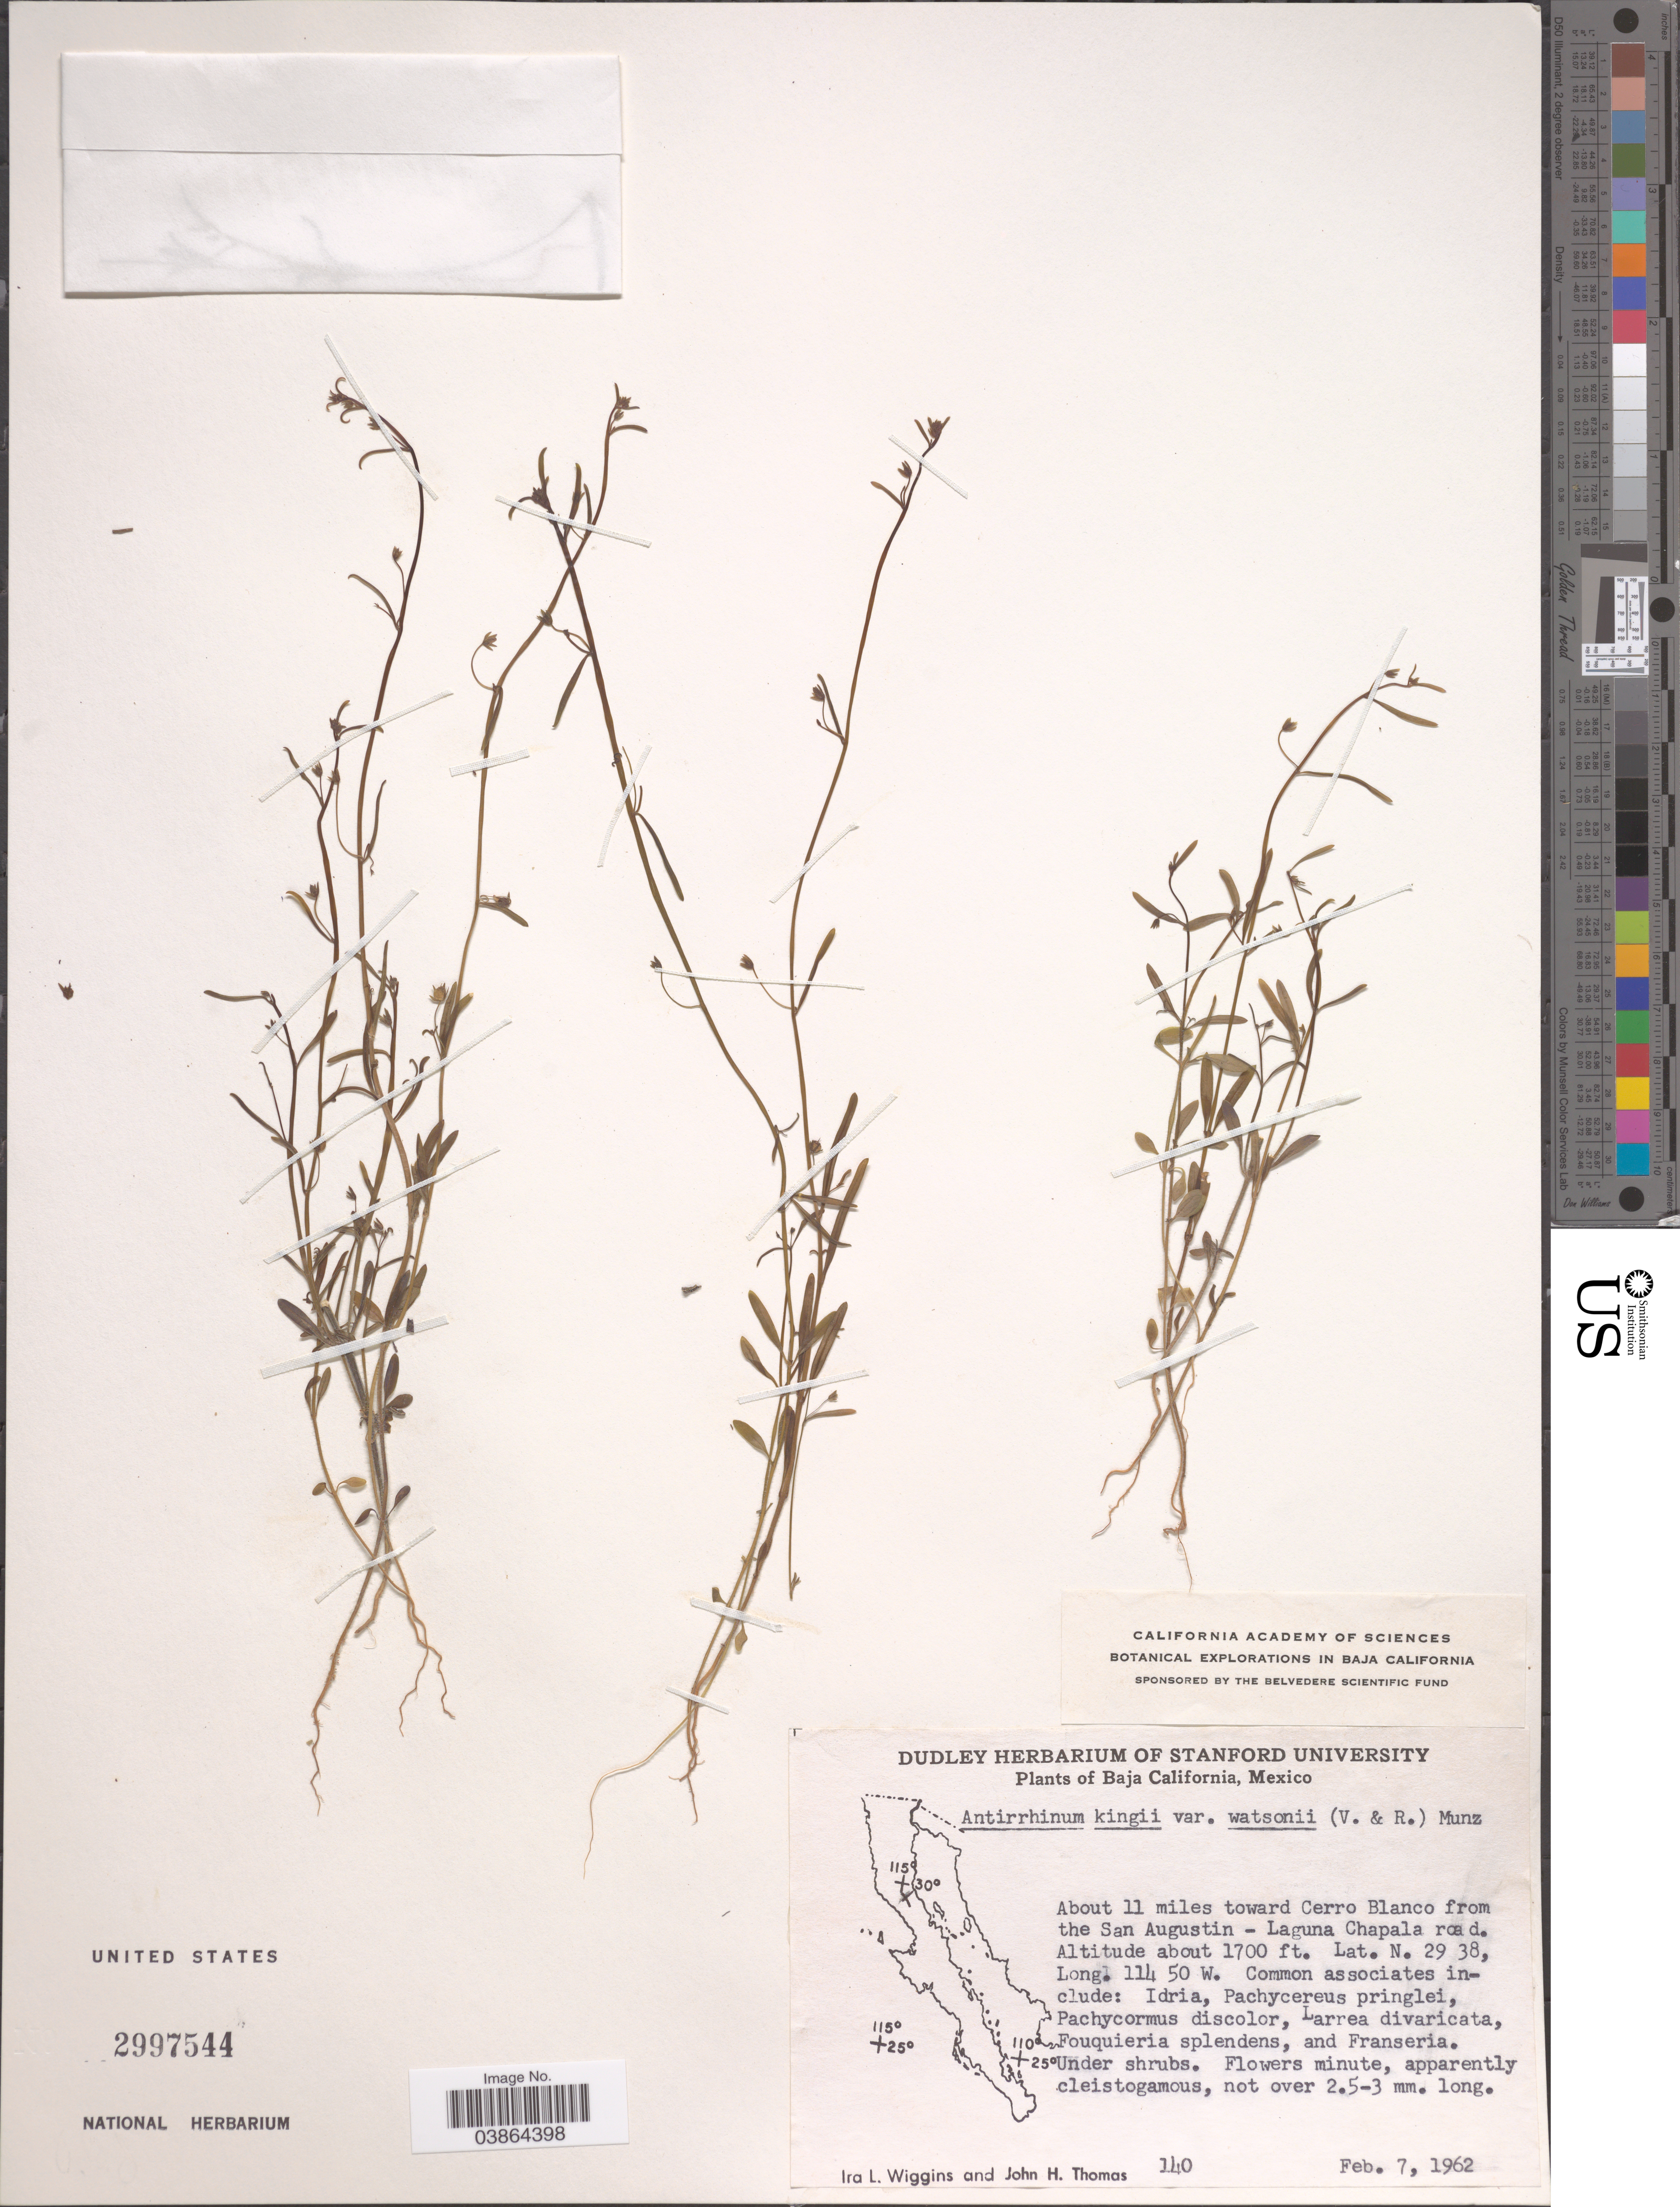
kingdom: Plantae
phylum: Tracheophyta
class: Magnoliopsida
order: Lamiales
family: Plantaginaceae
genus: Sairocarpus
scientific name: Sairocarpus kingii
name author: (S. Watson) D.A. Sutton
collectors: I. L. Wiggins & J. H. Thomas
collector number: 140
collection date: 1962-02-07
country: Mexico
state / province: Baja California Sur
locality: About 11 miles toward Cerro Blanco from the San Austin - Laguna Chapala road.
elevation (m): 518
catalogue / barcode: US 2997544